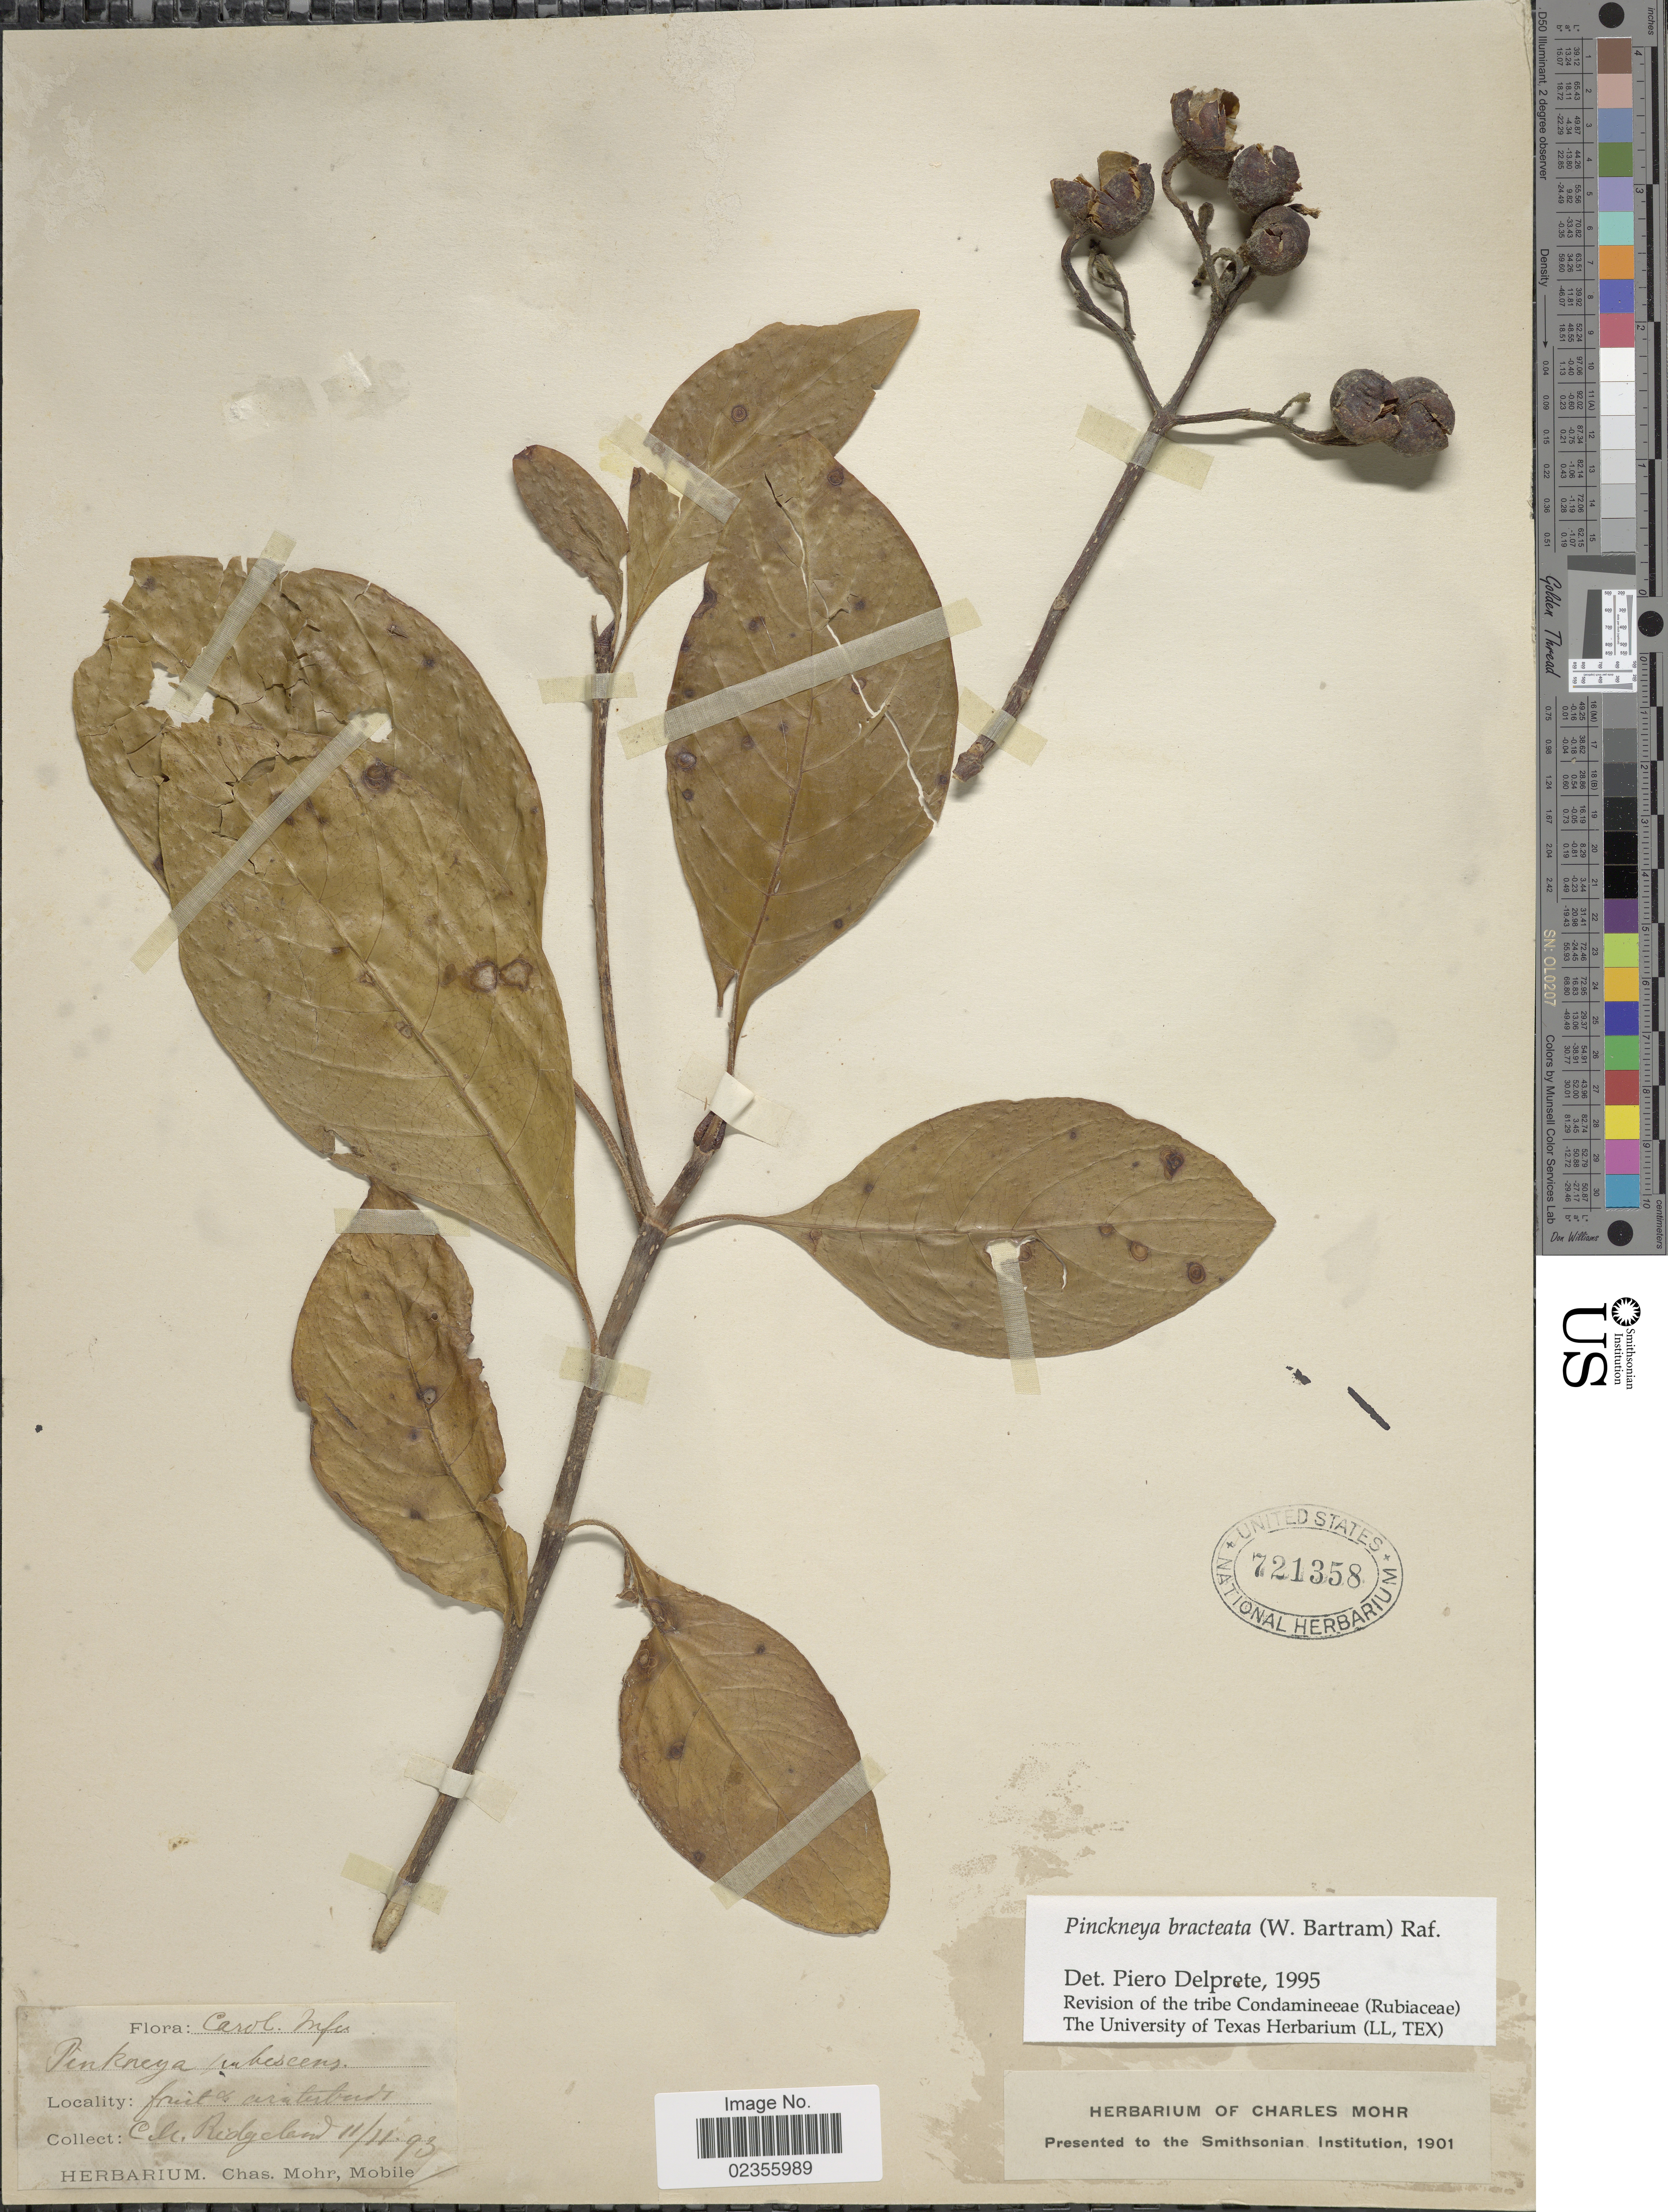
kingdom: Plantae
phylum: Tracheophyta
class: Magnoliopsida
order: Gentianales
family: Rubiaceae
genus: Pinckneya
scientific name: Pinckneya pubens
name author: Michx.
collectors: C. T. Mohr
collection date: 1893-11-11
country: United States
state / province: South Carolina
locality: Carol. Infer. Ridgeland.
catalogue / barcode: US 721358